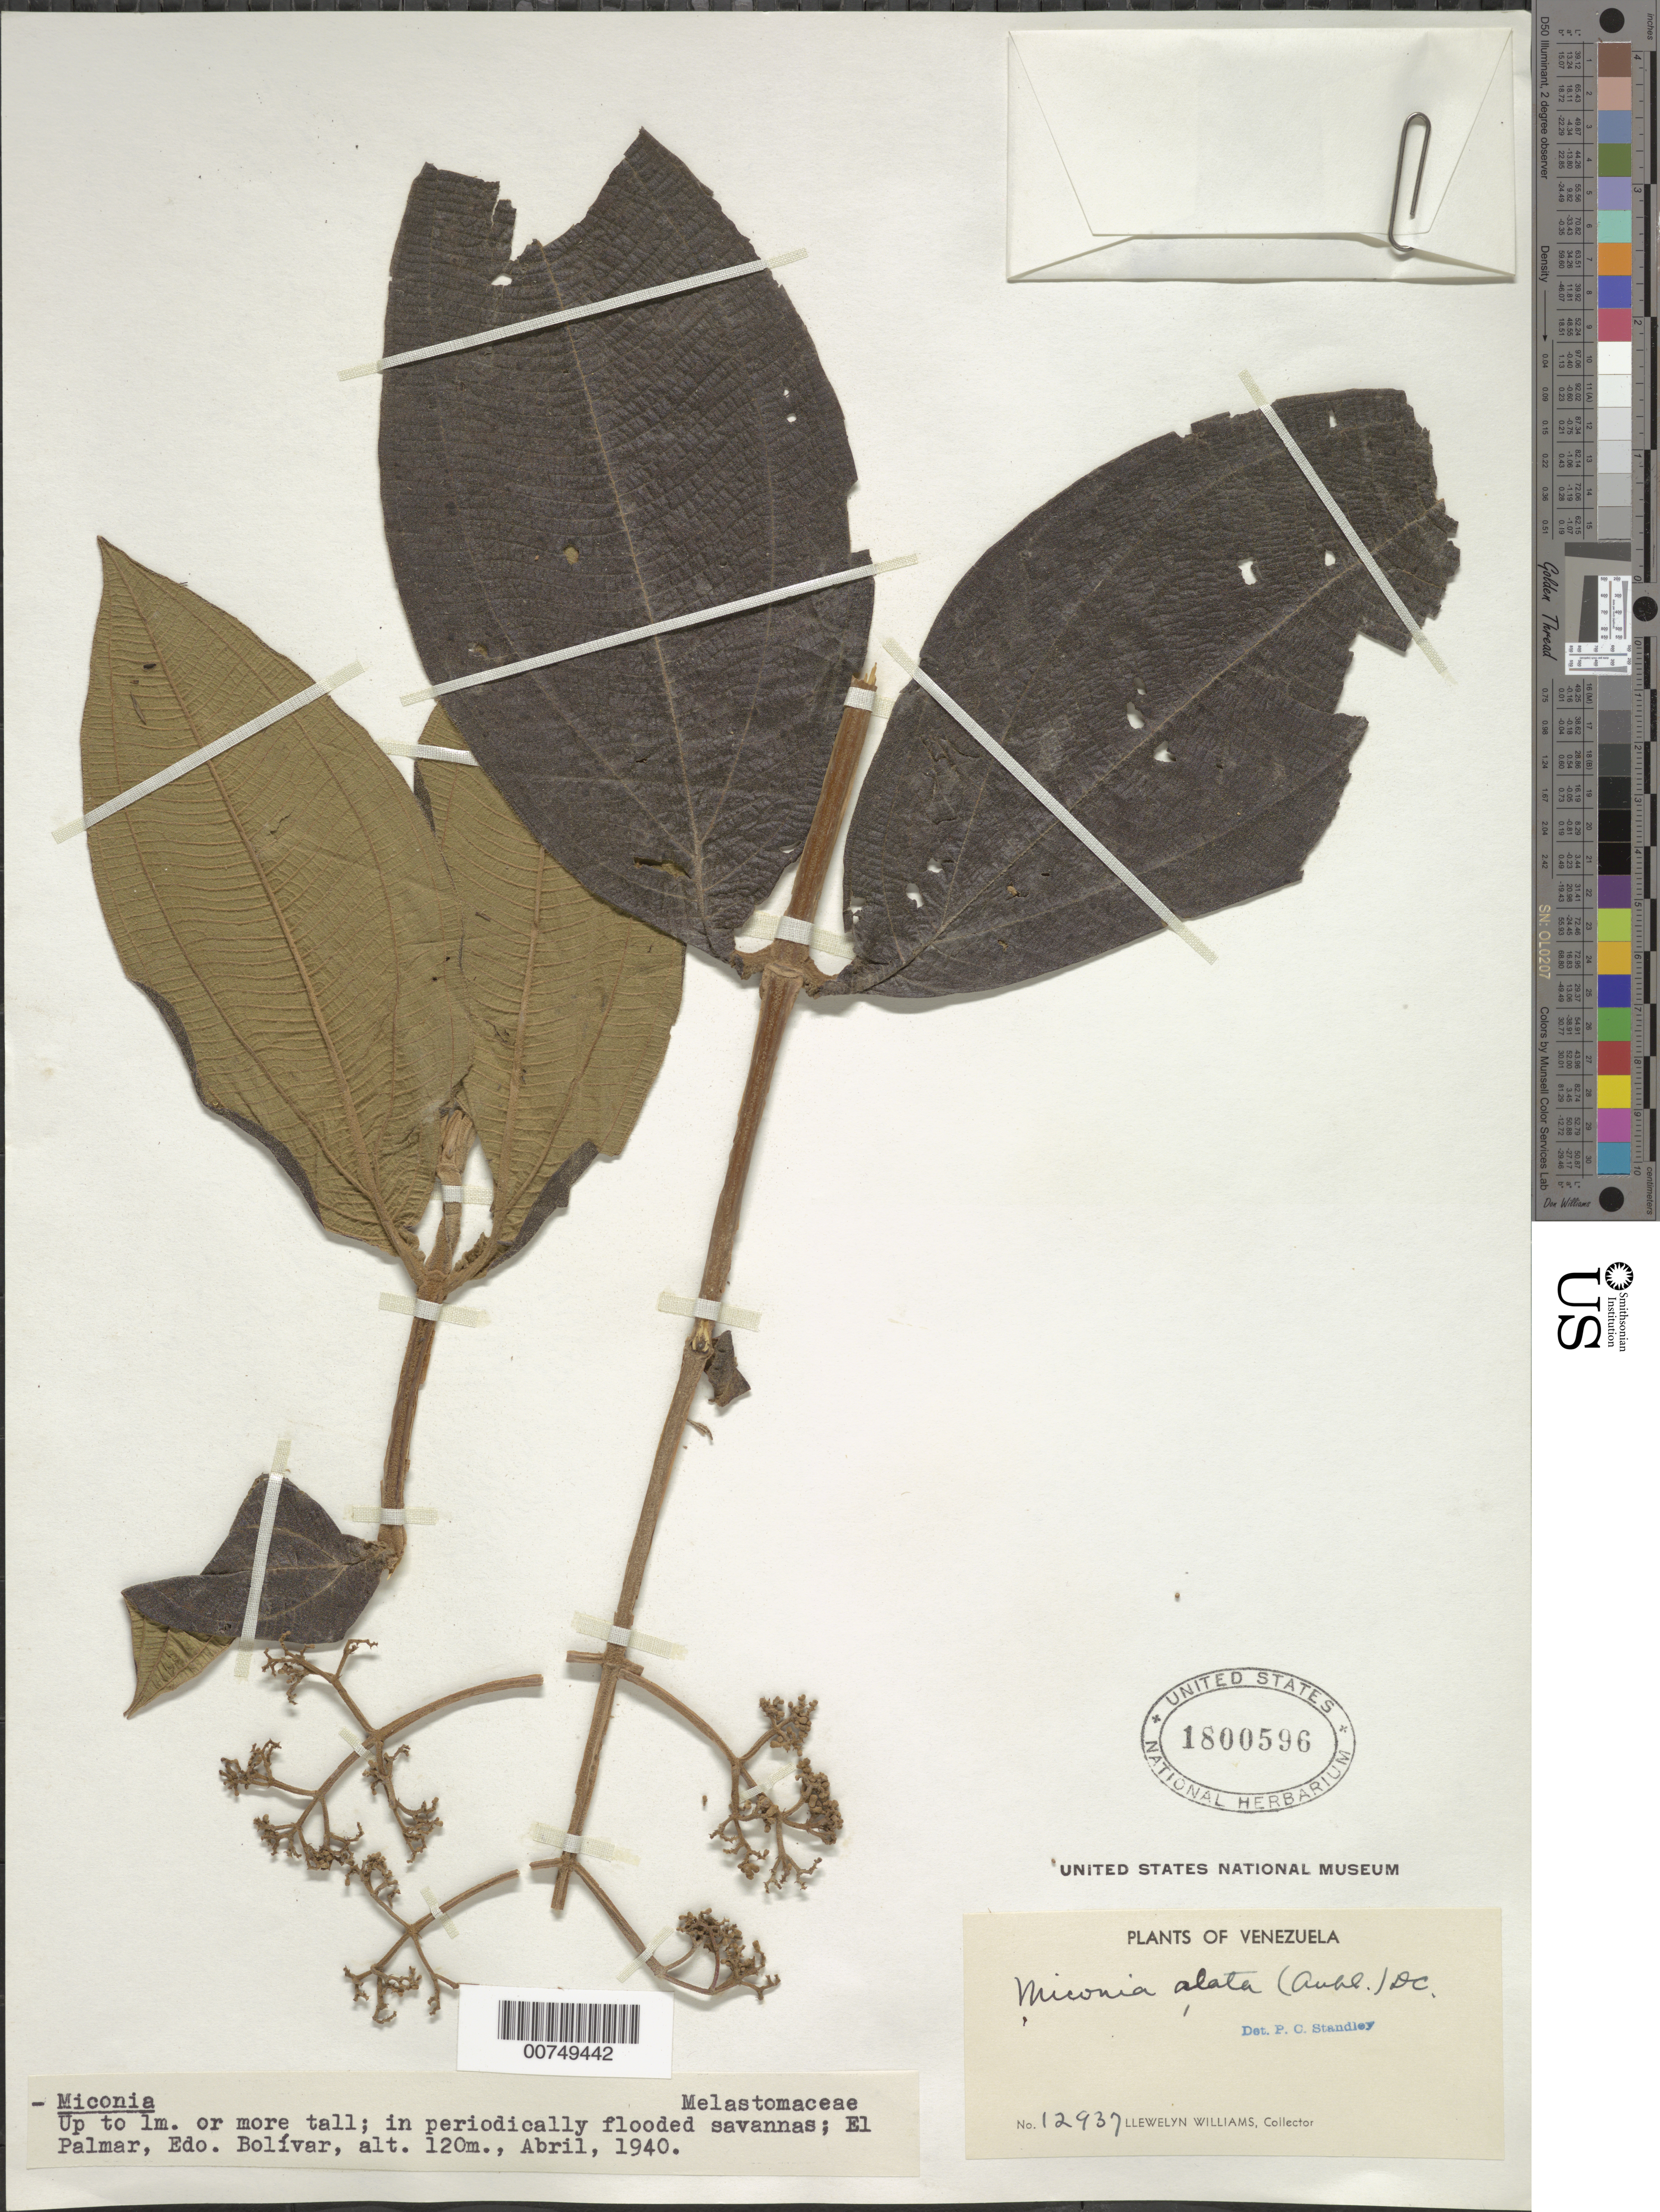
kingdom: Plantae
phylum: Tracheophyta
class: Magnoliopsida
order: Myrtales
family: Melastomataceae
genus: Miconia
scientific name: Miconia alata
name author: (Aubl.) DC.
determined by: Standley, Paul C.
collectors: Ll. Williams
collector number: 12937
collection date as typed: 29-Apr-40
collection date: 1940-04-29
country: Venezuela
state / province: Bolívar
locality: El Palmar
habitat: Periodically flooded savannas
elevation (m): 120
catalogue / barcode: US 1800596